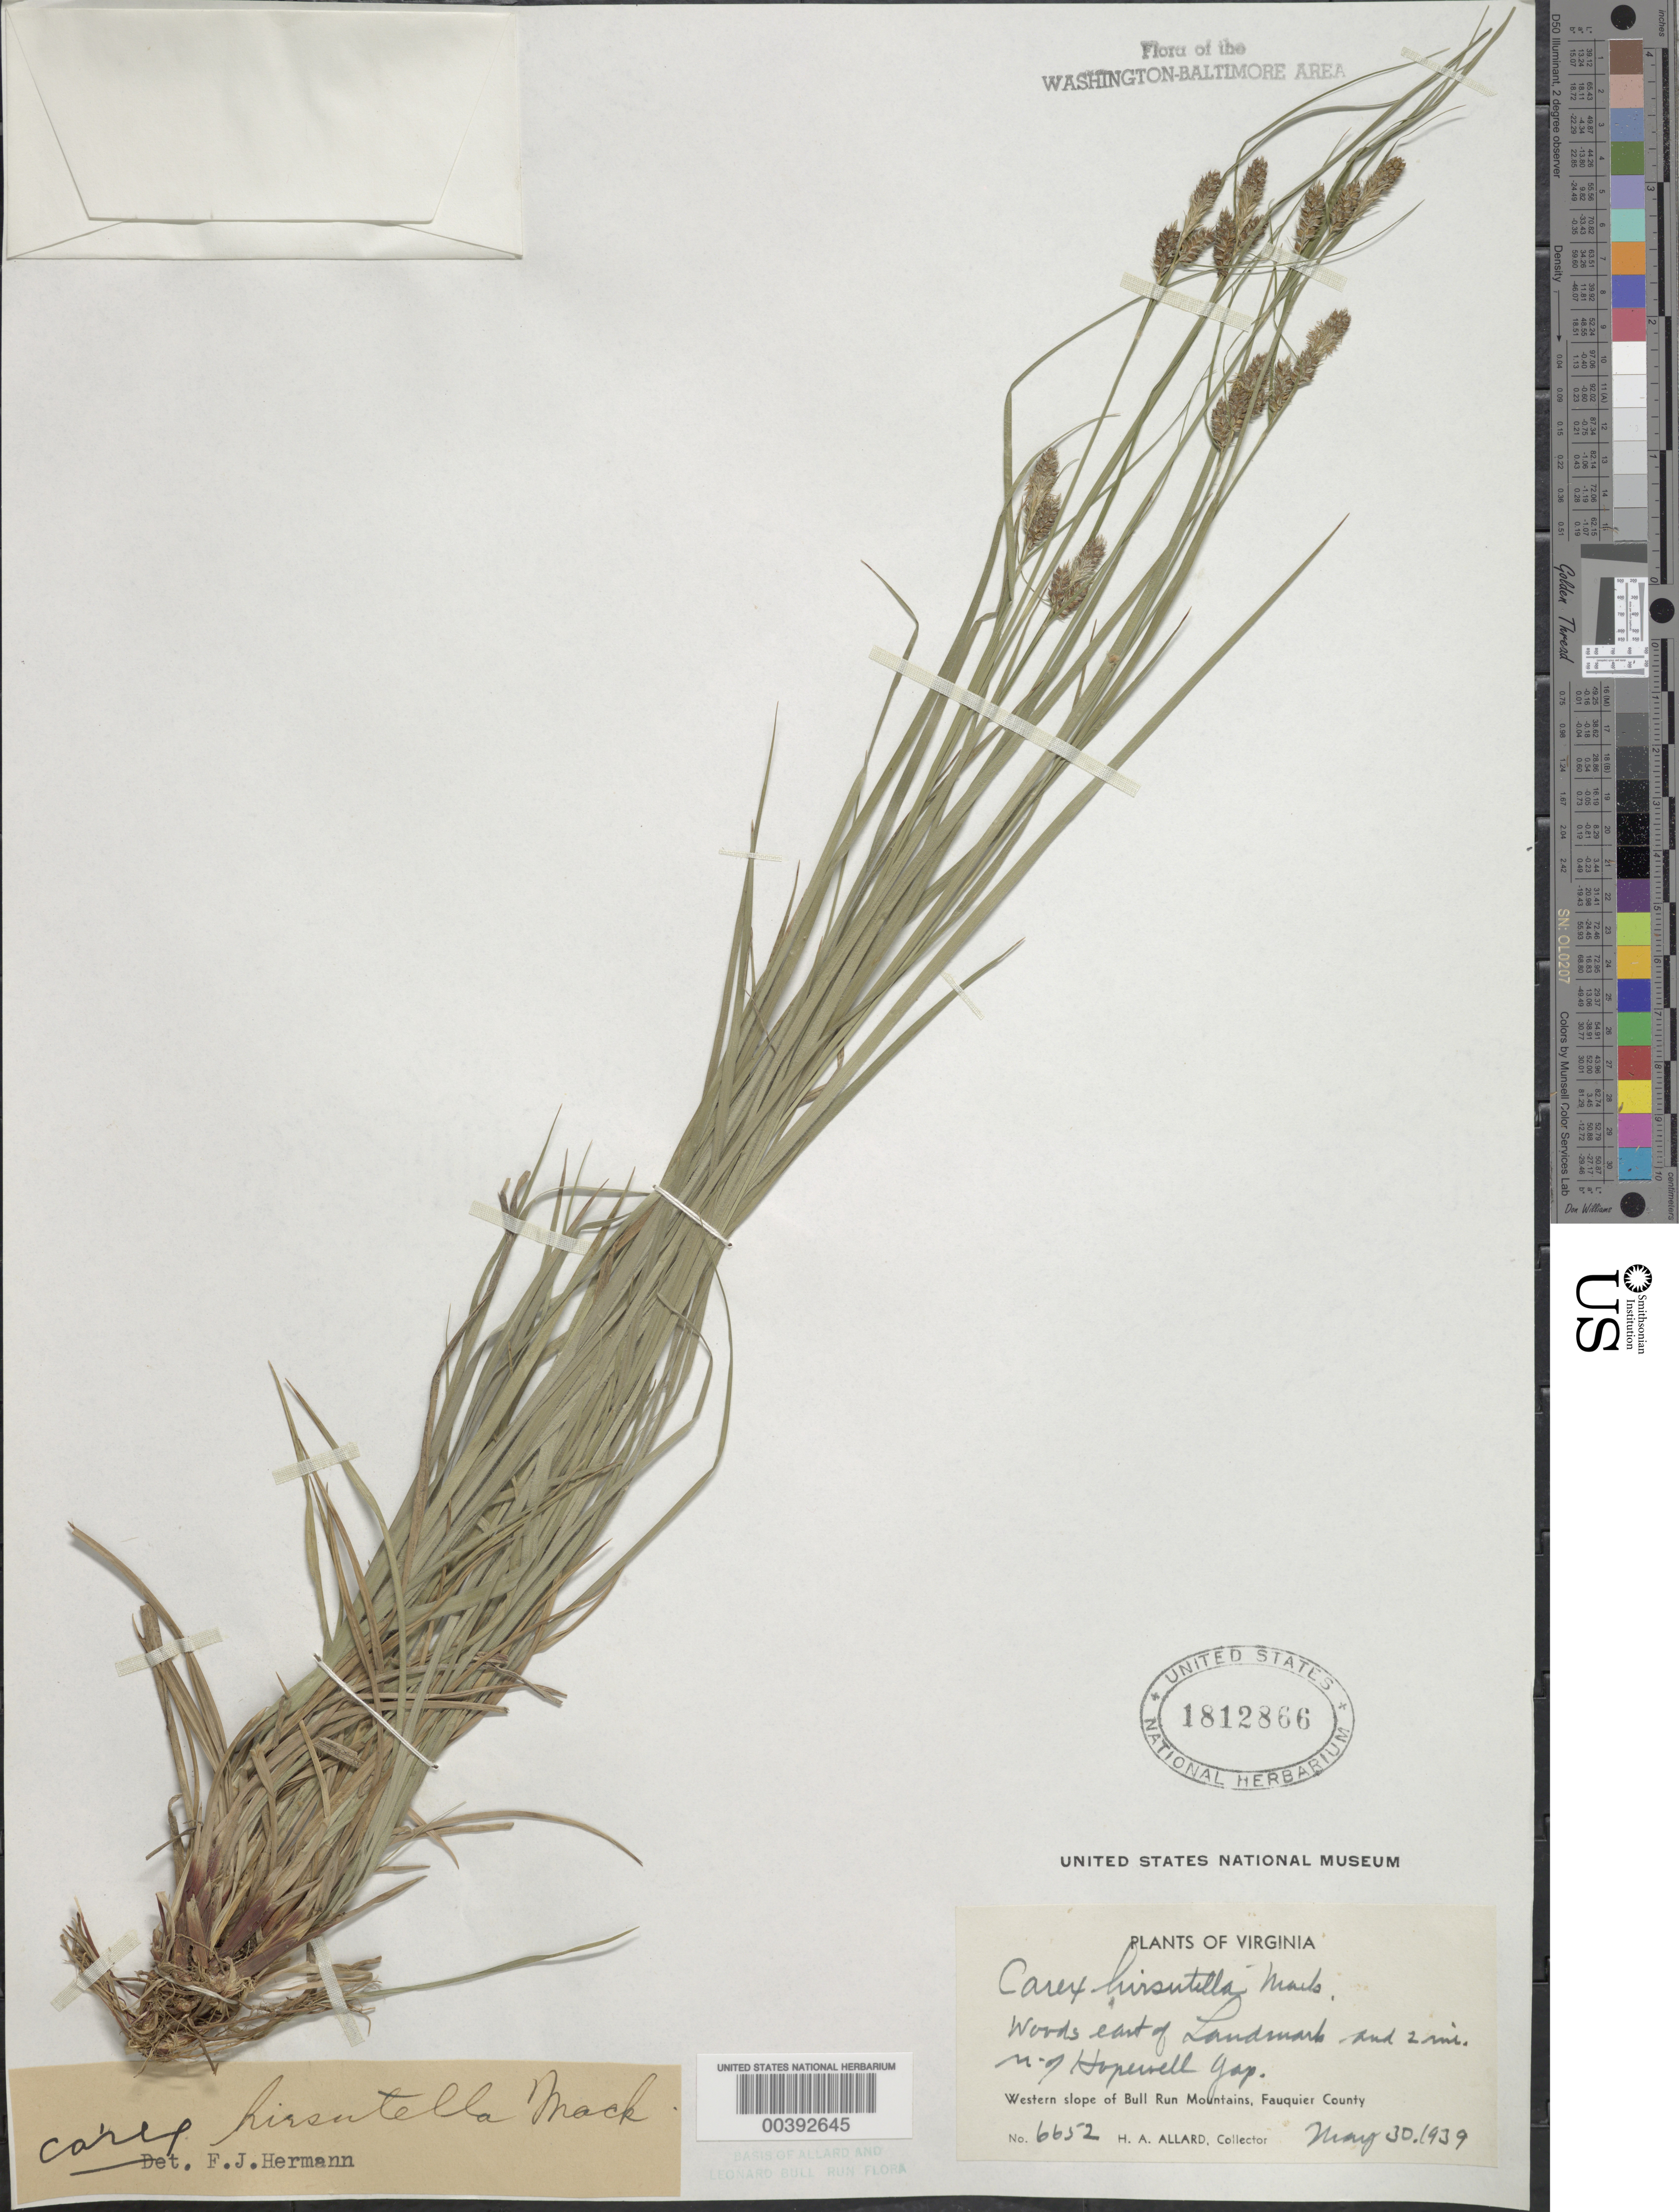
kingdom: Plantae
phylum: Tracheophyta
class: Liliopsida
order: Poales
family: Cyperaceae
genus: Carex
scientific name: Carex hirsutella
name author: Mack.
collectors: H. A. Allard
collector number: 6652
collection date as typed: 30 May 1939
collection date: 1939-05-30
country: United States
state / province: Virginia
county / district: Fauquier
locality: North of Hopewell Gap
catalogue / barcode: US 1812866